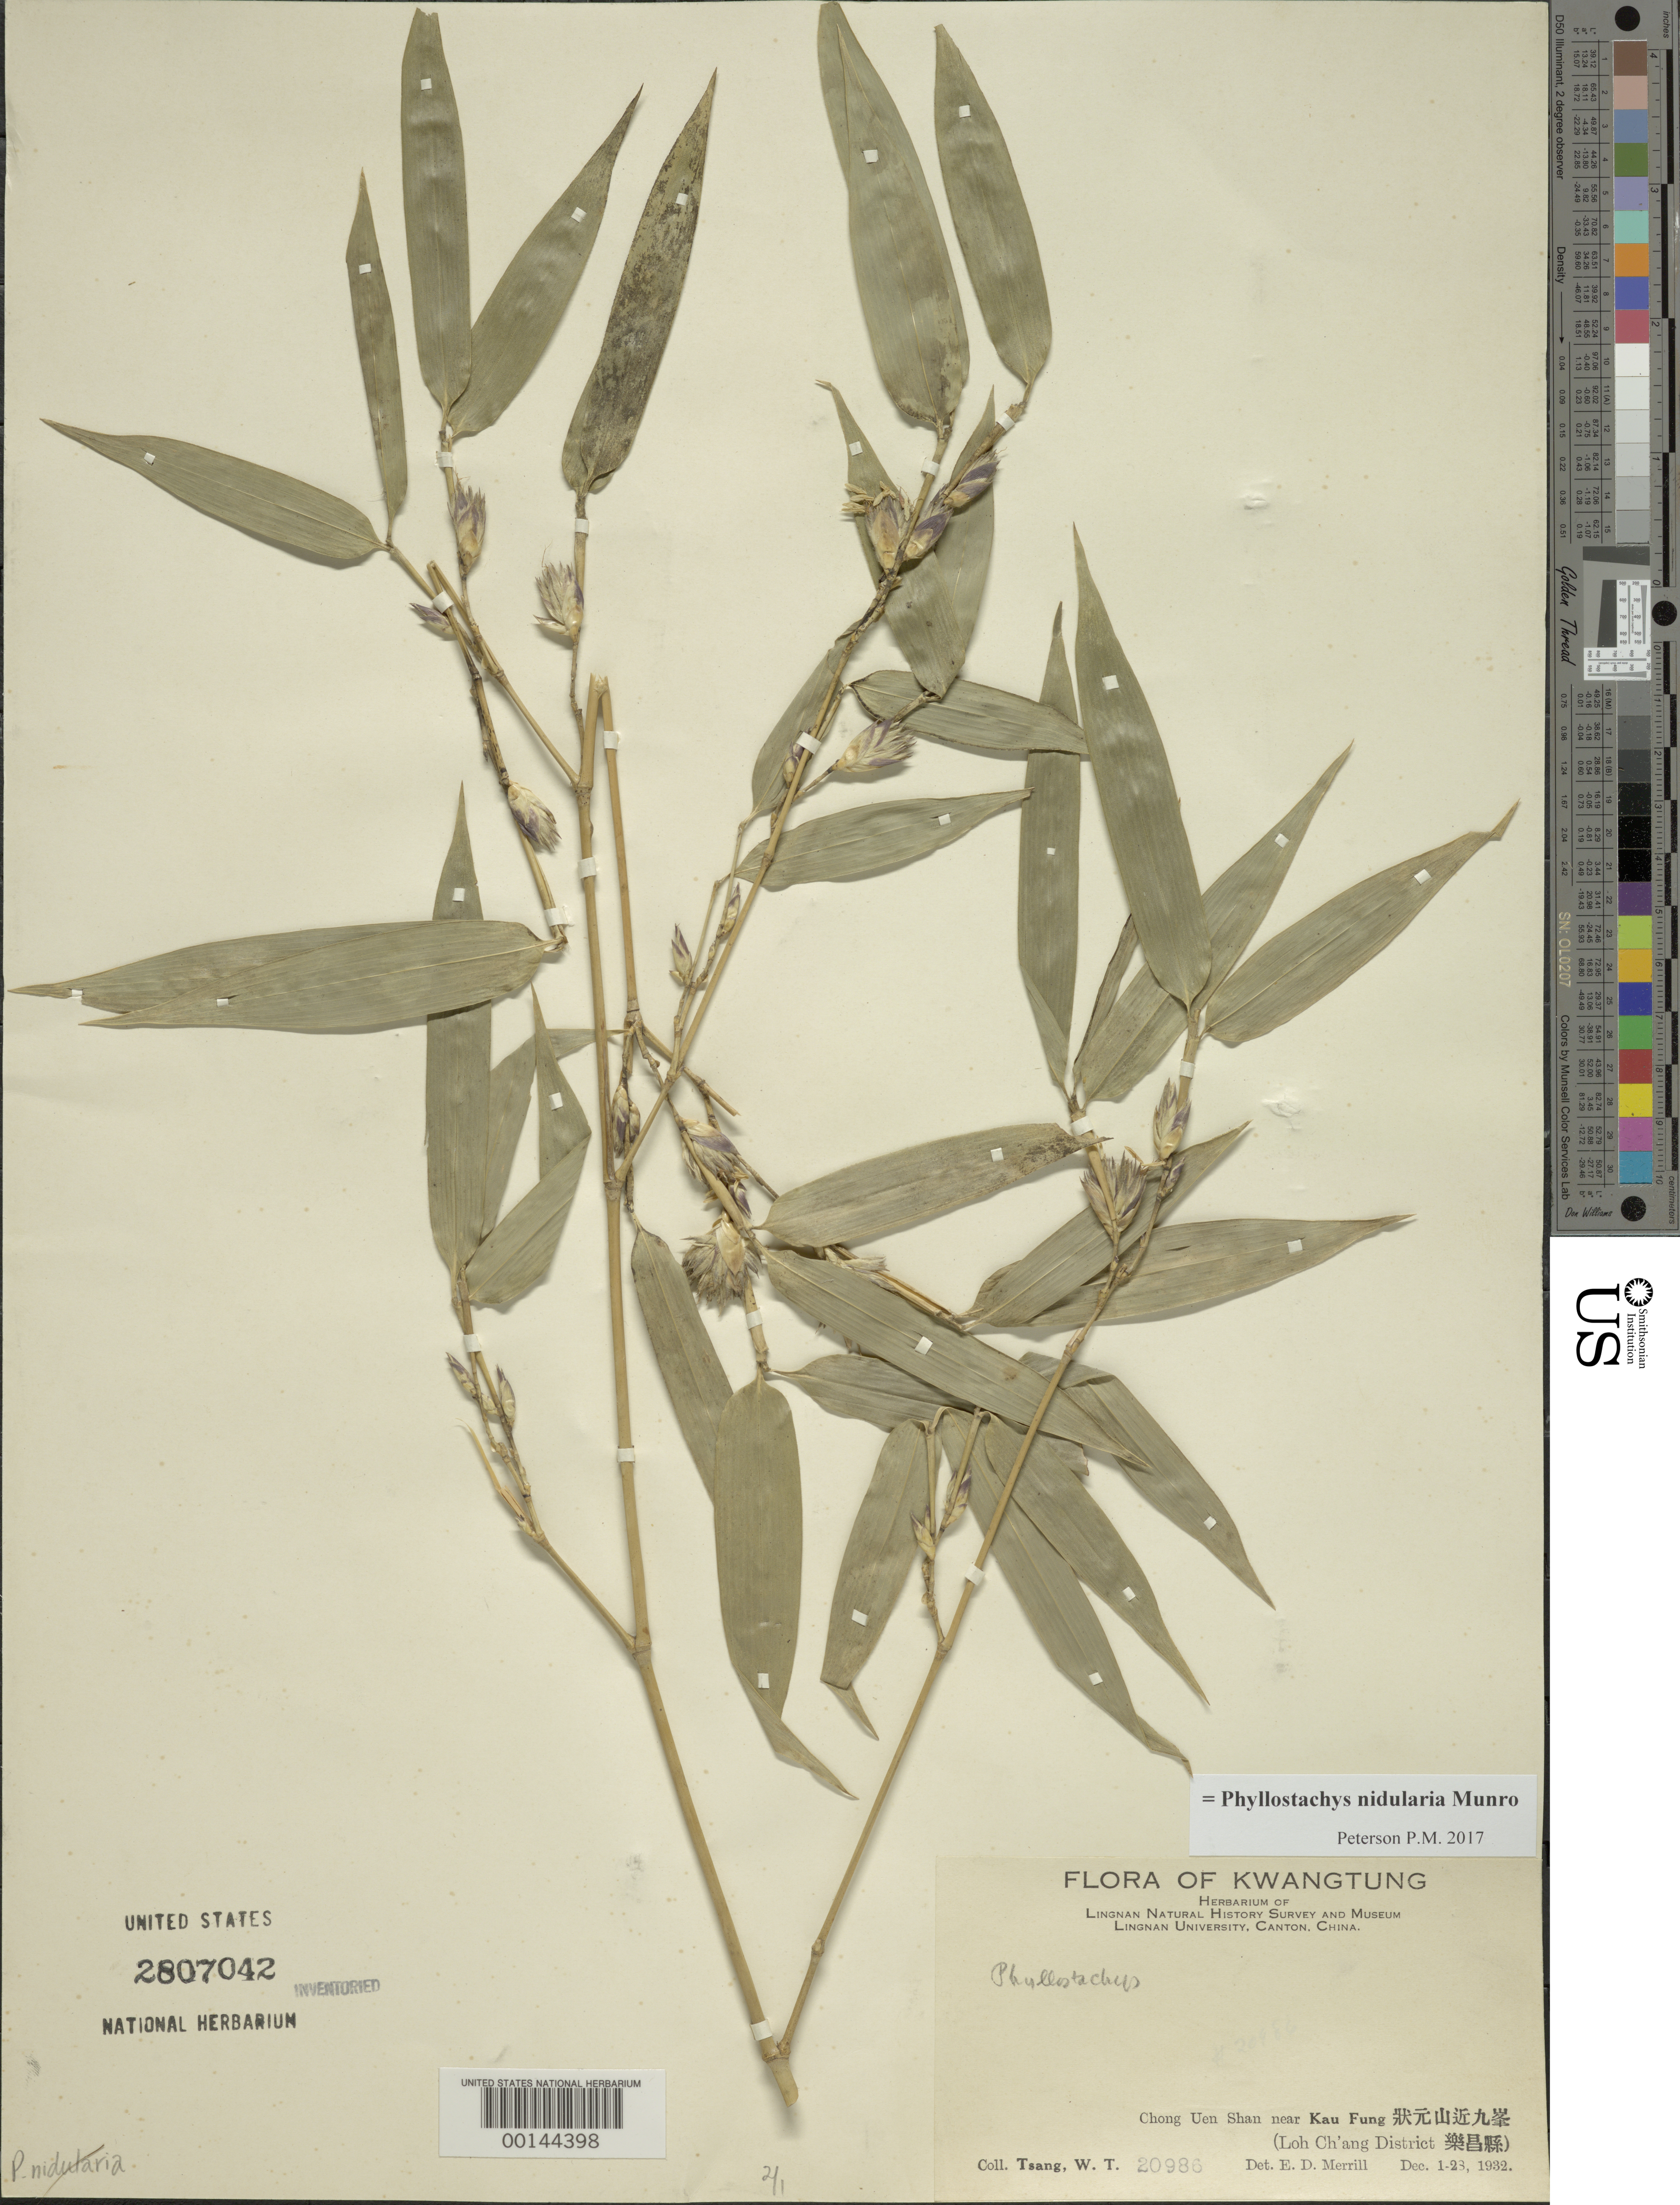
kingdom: Plantae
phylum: Tracheophyta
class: Liliopsida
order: Poales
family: Poaceae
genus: Phyllostachys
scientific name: Phyllostachys nidularia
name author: Munro ex Fenzi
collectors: W. T. Tsang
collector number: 20986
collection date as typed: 01 Dec 1932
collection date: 1932-12-01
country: China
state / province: Guangdong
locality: Loh ch'ang, kau fung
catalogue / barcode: US 2807042